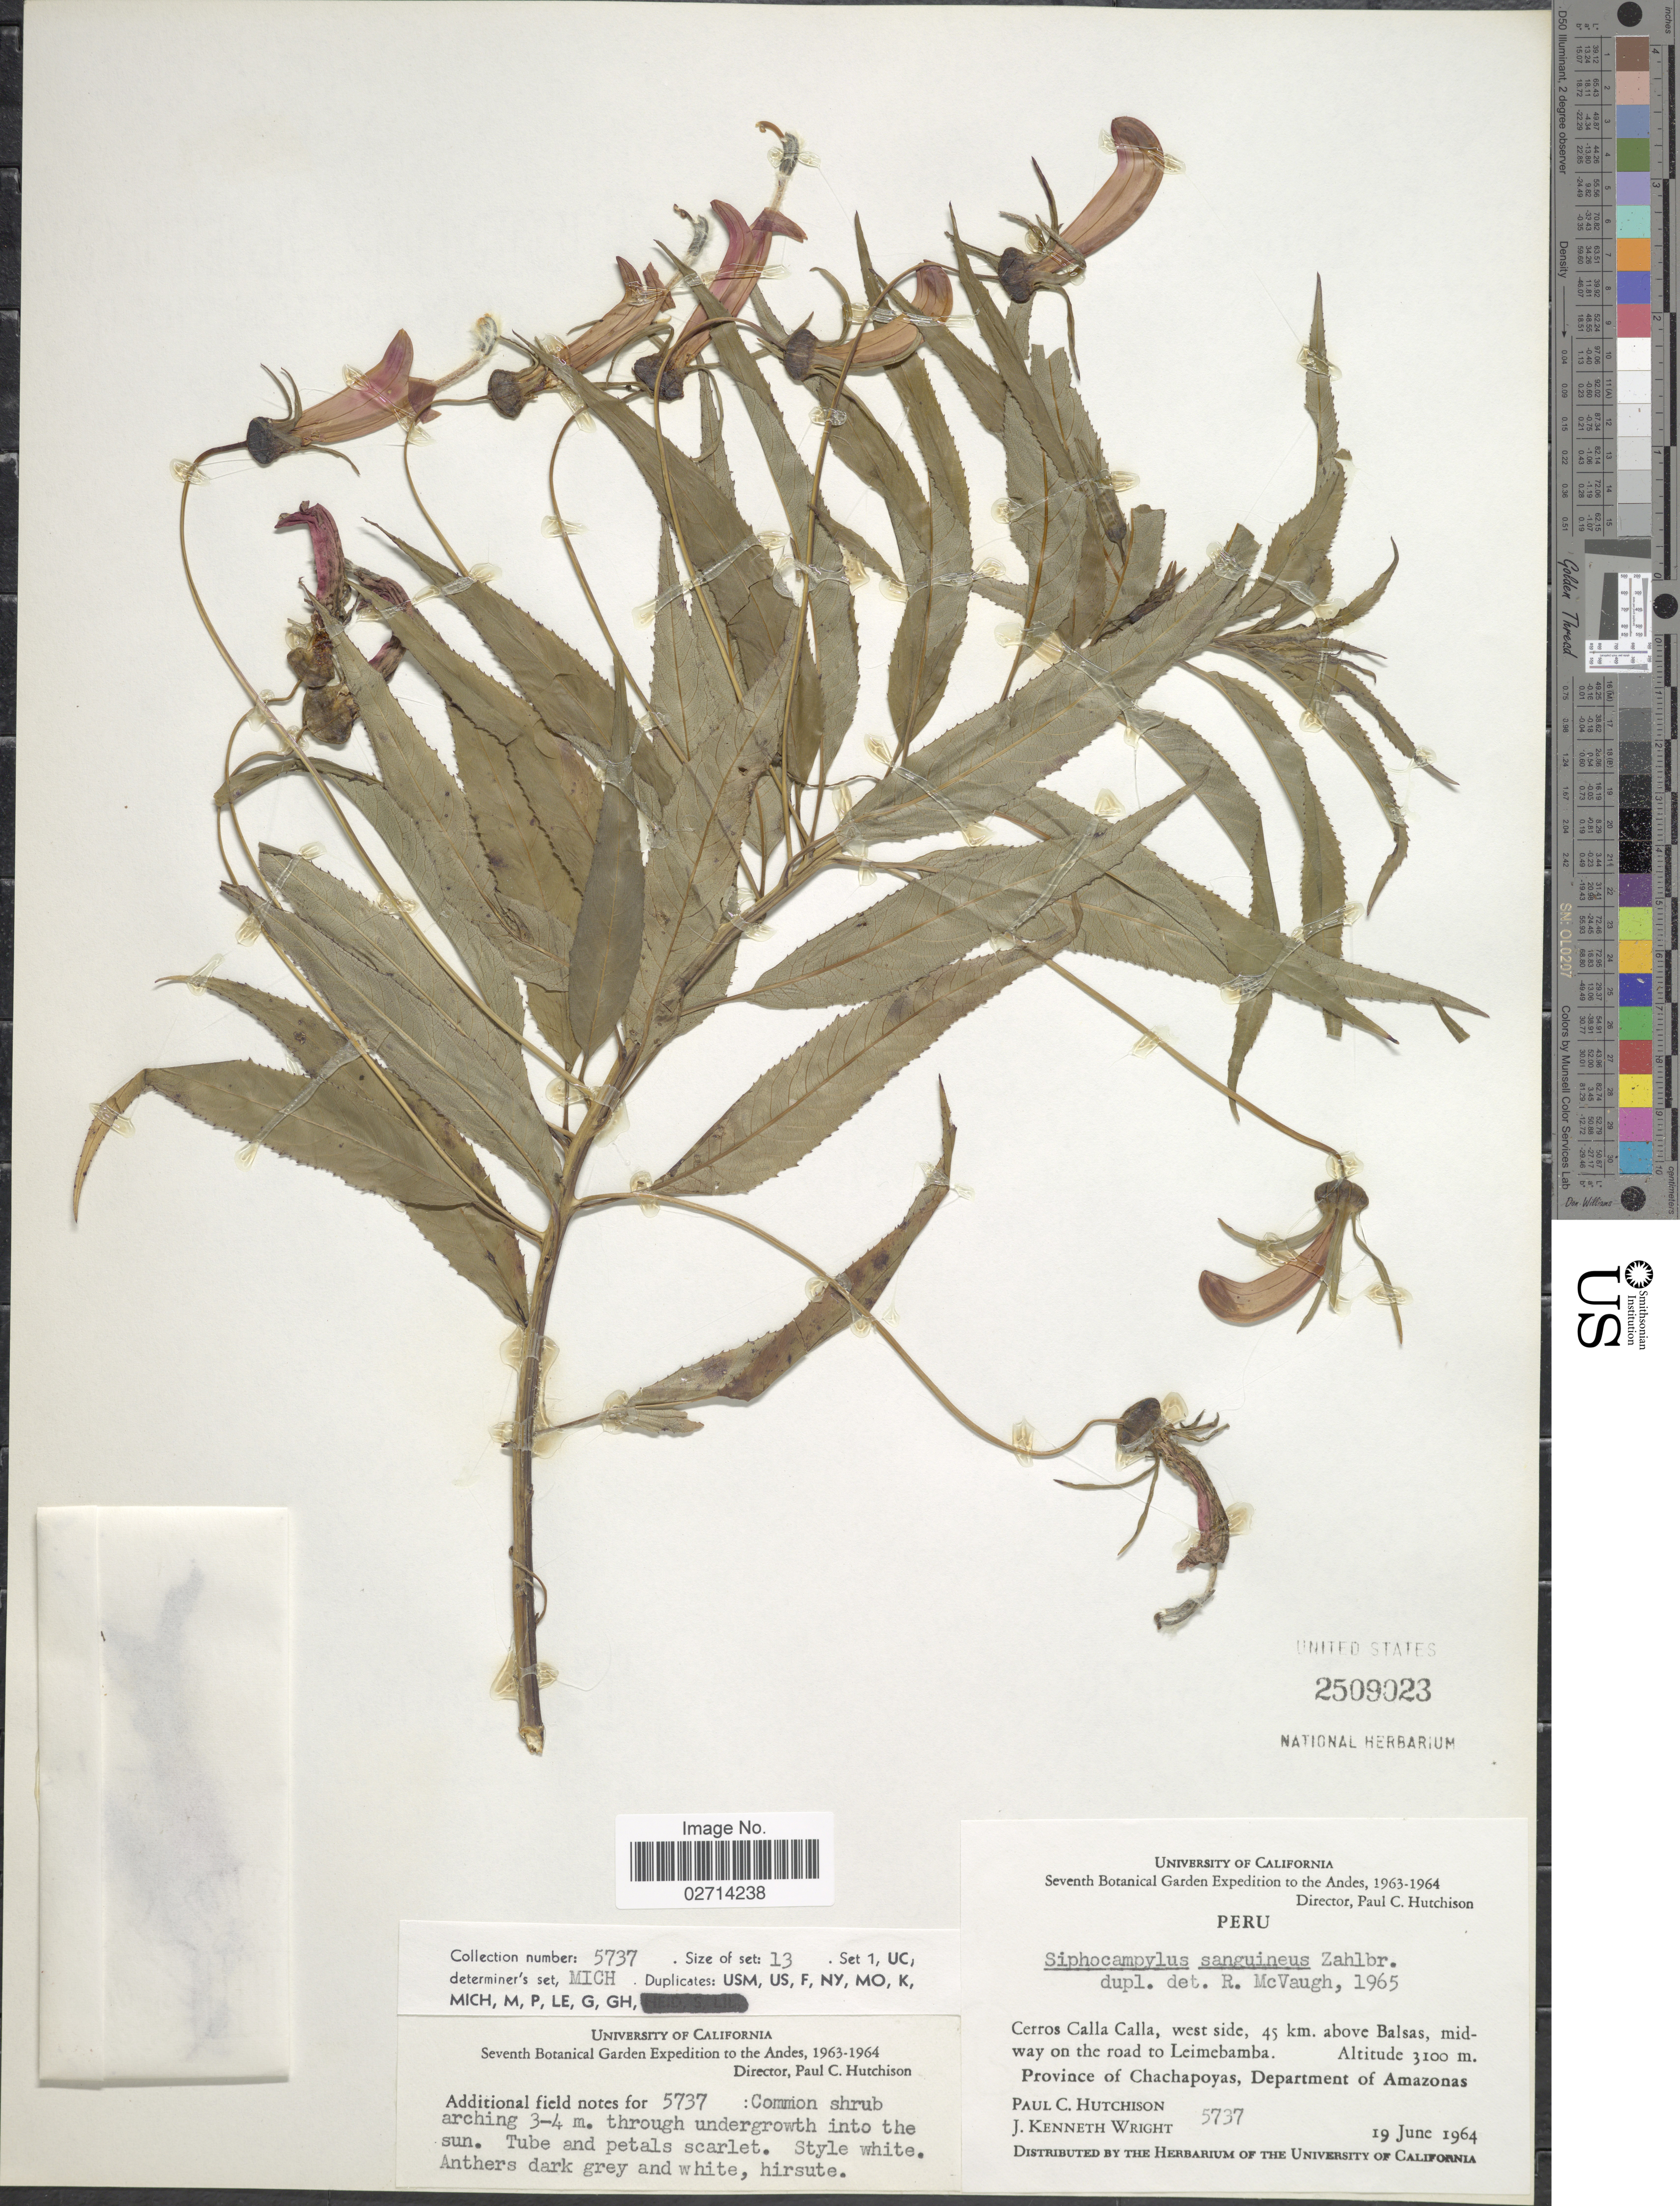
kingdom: Plantae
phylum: Tracheophyta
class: Magnoliopsida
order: Asterales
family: Campanulaceae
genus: Siphocampylus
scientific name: Siphocampylus sanguineus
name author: Zahlbr.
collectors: P. C. Hutchison & J. K. Wright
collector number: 5737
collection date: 1964-06-19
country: Peru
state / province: Amazonas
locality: Cerros Calla Calla, west side, 45 km. above Balsas, midway the road to Leimebamba, Province of Chachapoyas.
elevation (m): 3100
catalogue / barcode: US 2509023